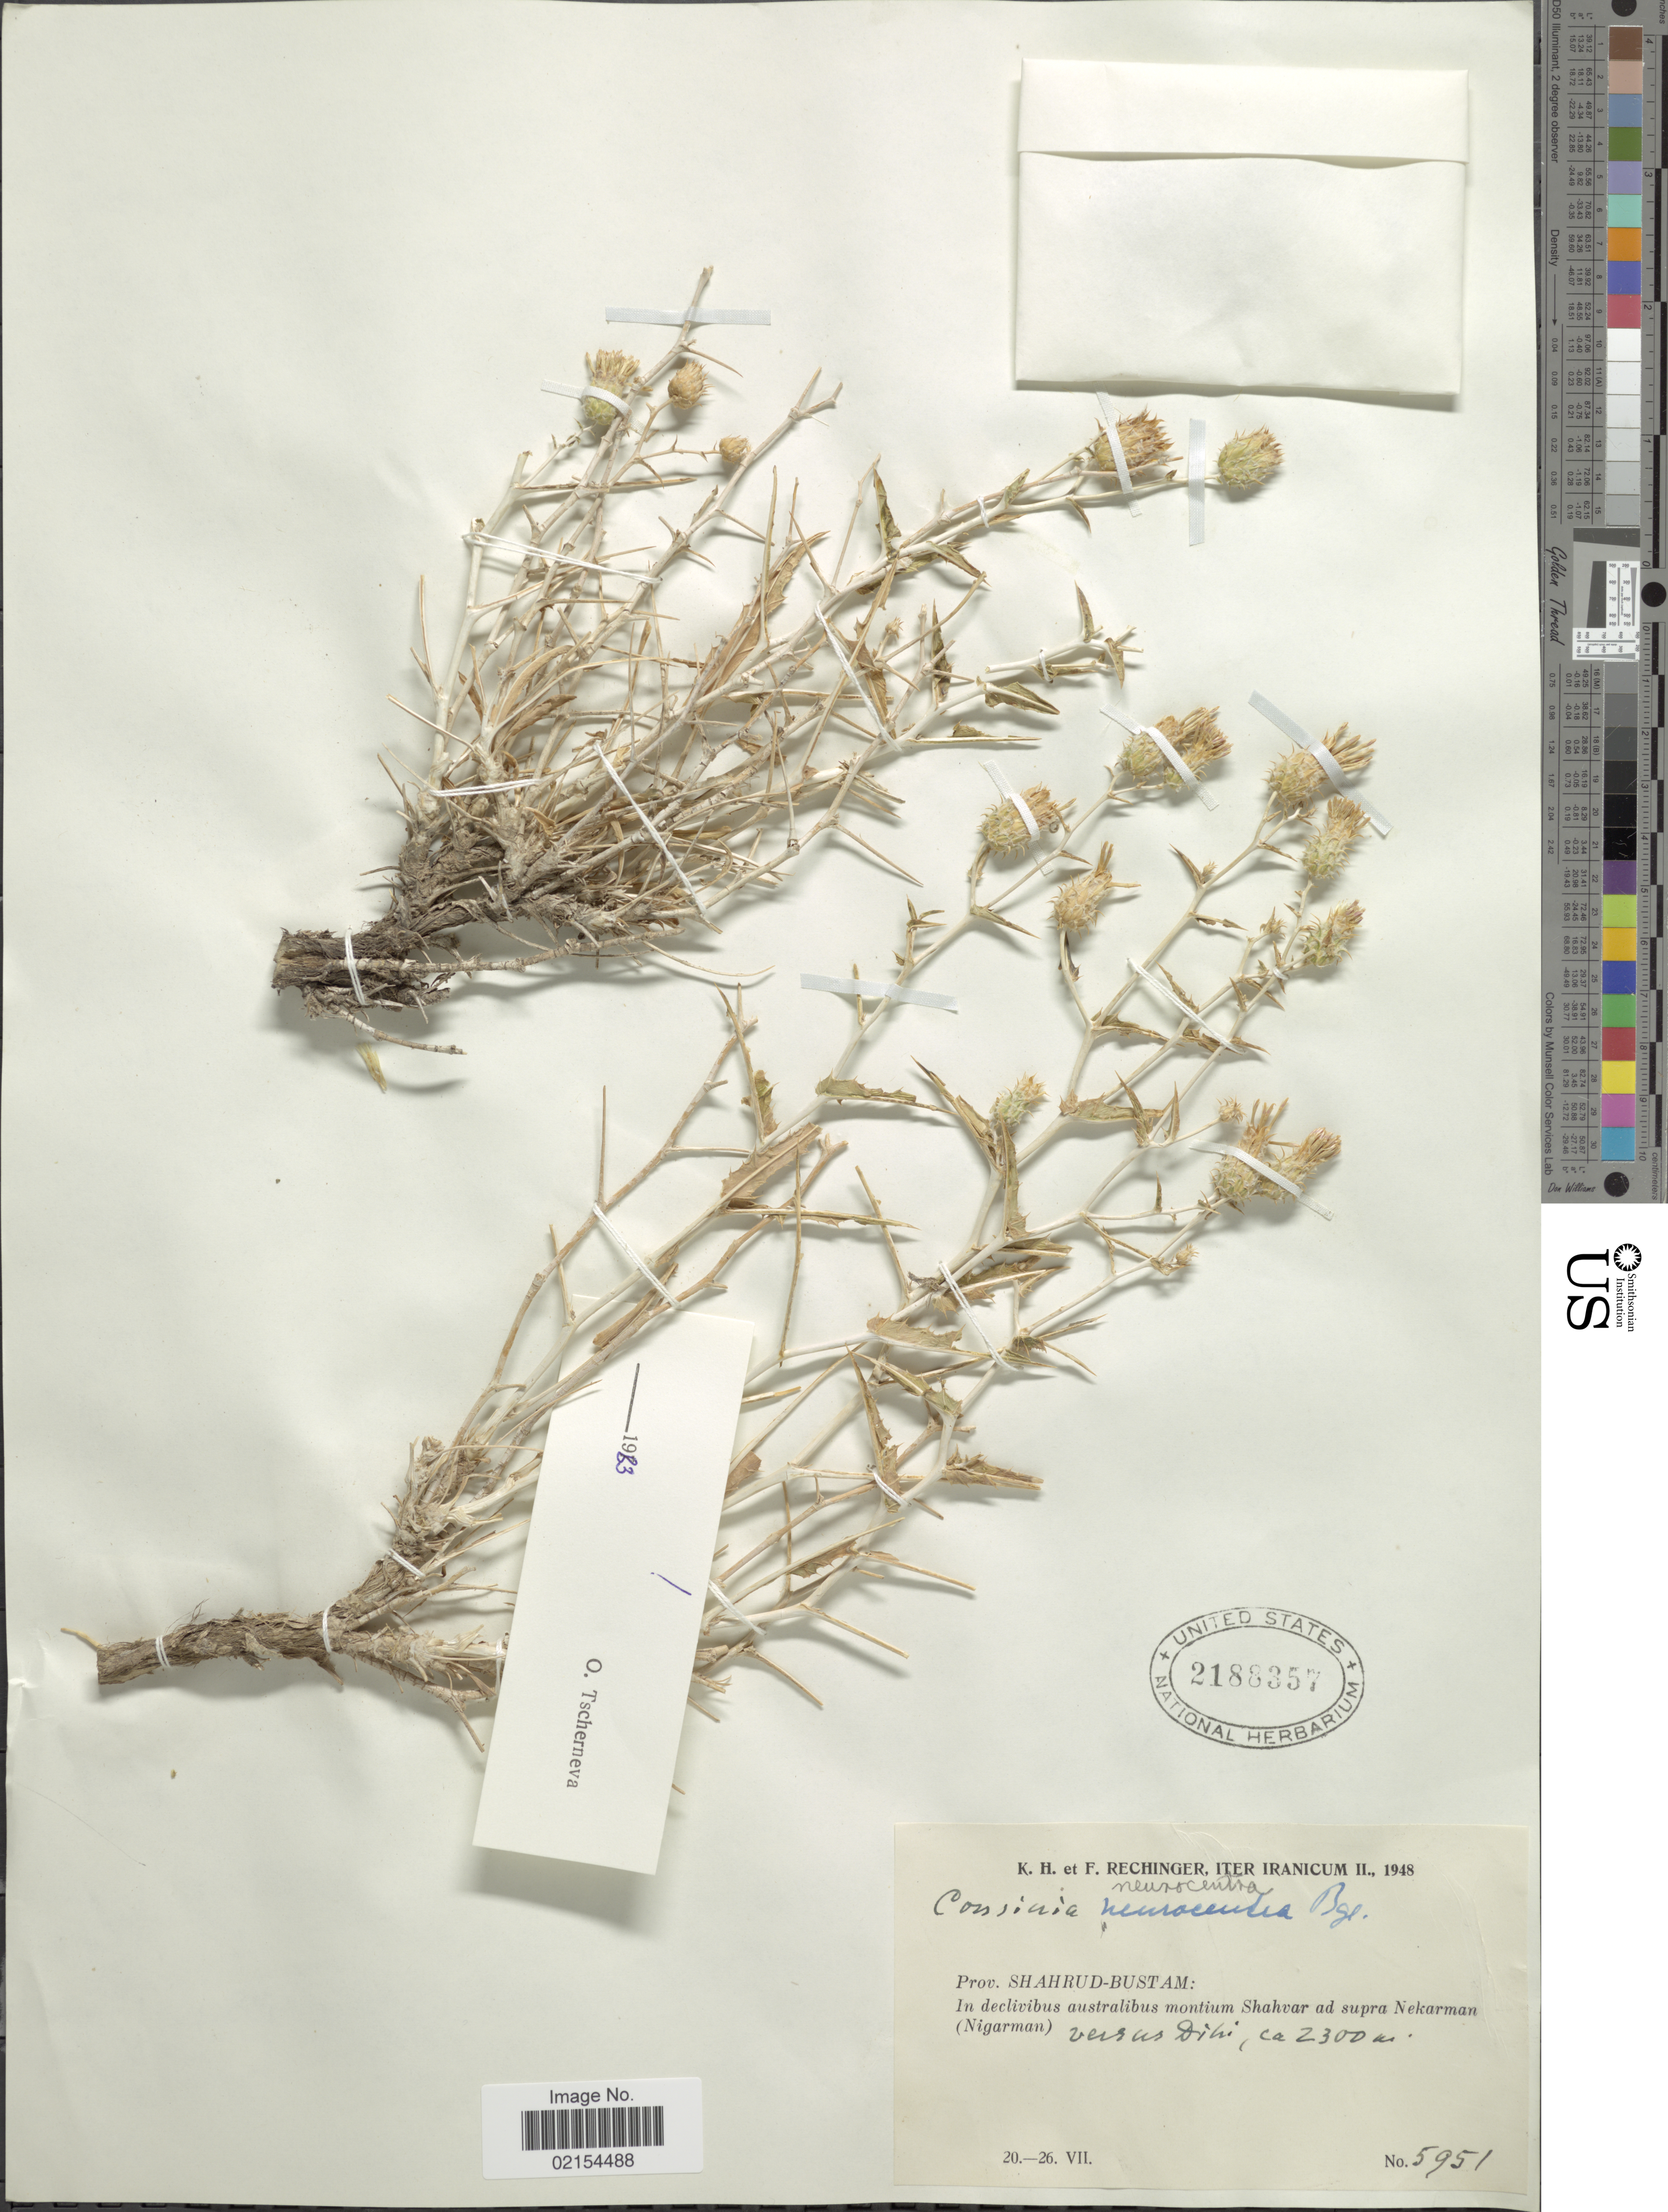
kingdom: Plantae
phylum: Tracheophyta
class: Magnoliopsida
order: Asterales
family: Asteraceae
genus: Cousinia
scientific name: Cousinia neurocentra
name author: Bunge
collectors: K. H. Rechinger & F. Rechinger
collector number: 5951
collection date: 1948-07-20/1948-07-26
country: Iran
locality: Iter Iranicum, Prov. Shahrud-Bustam: In declivibus australibus montium Shahvar ad suprea Nekarman (Nigarman)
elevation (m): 2300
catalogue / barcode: US 2188357